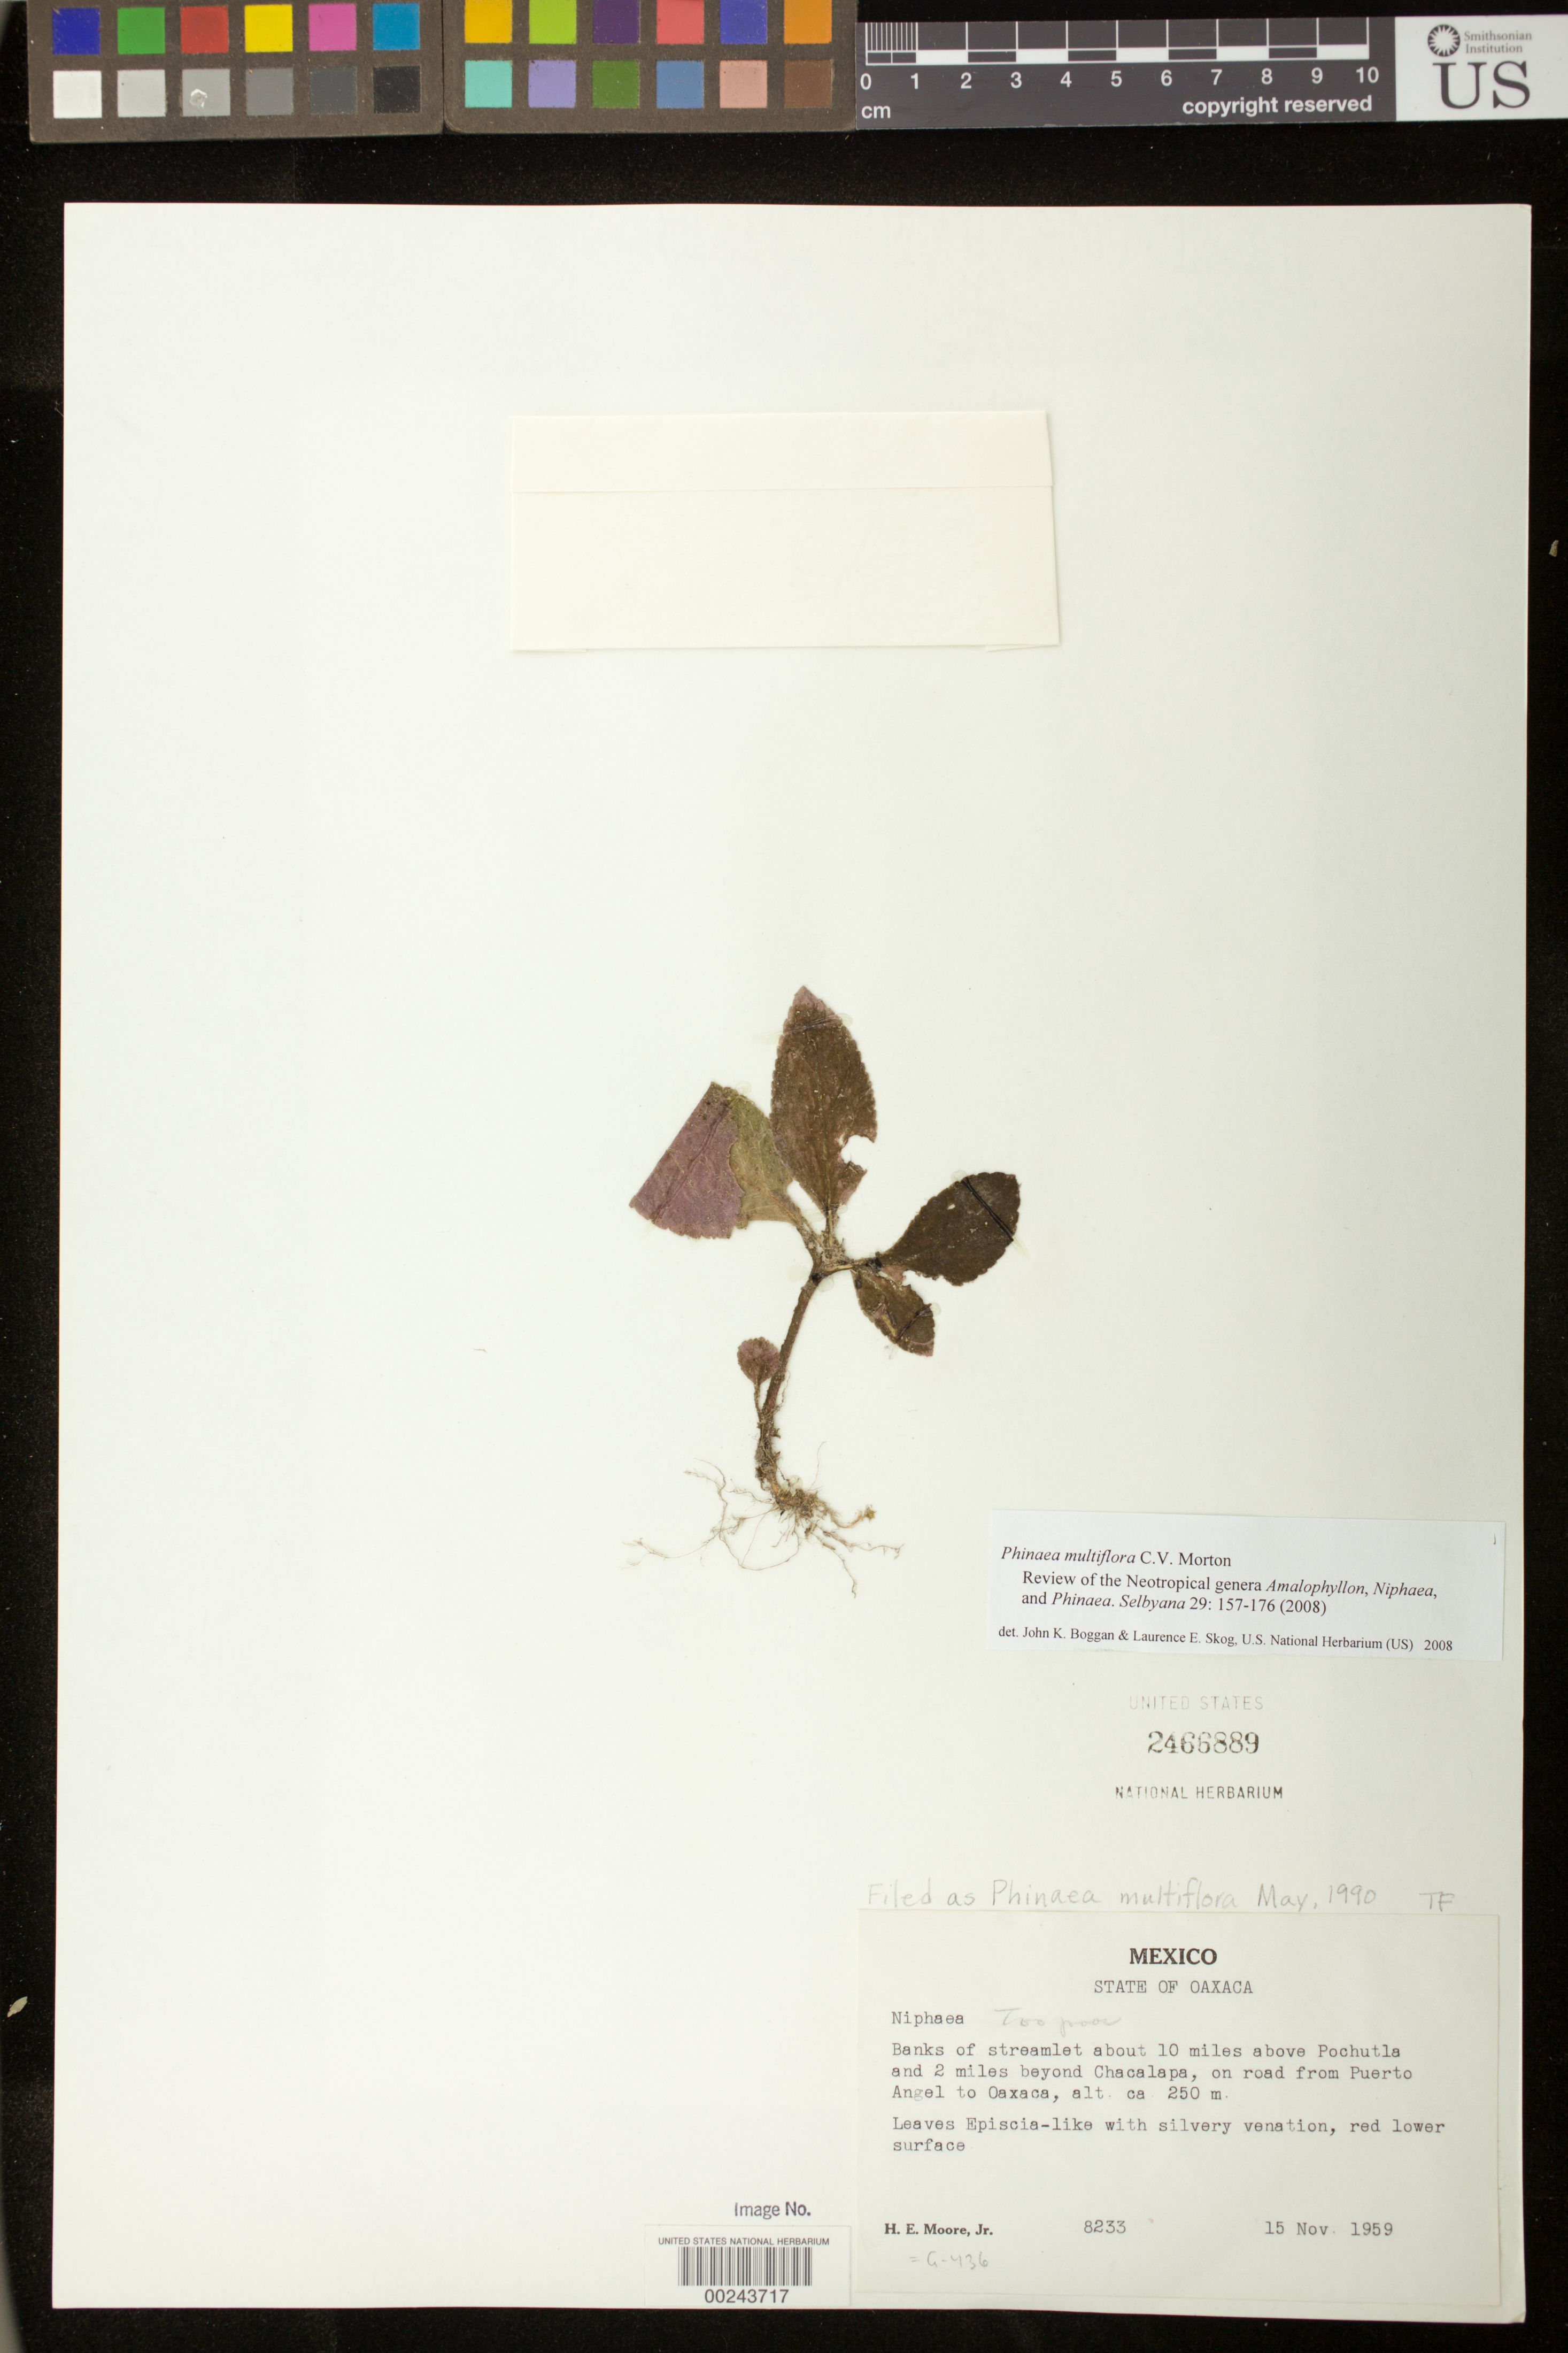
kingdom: Plantae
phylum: Tracheophyta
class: Magnoliopsida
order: Lamiales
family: Gesneriaceae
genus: Phinaea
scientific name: Phinaea multiflora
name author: C.V. Morton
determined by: Boggan, J. K.; Skog, L. E.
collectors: H. E. Moore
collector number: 8233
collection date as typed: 15 Nov 1959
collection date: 1959-11-15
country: Mexico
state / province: Oaxaca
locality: About 10 mi above Pochutla and 2 mi beyond Chacalapa, on road from Puerto Angel to Oaxaca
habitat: Banks of streamlet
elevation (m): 250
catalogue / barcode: US 2466889